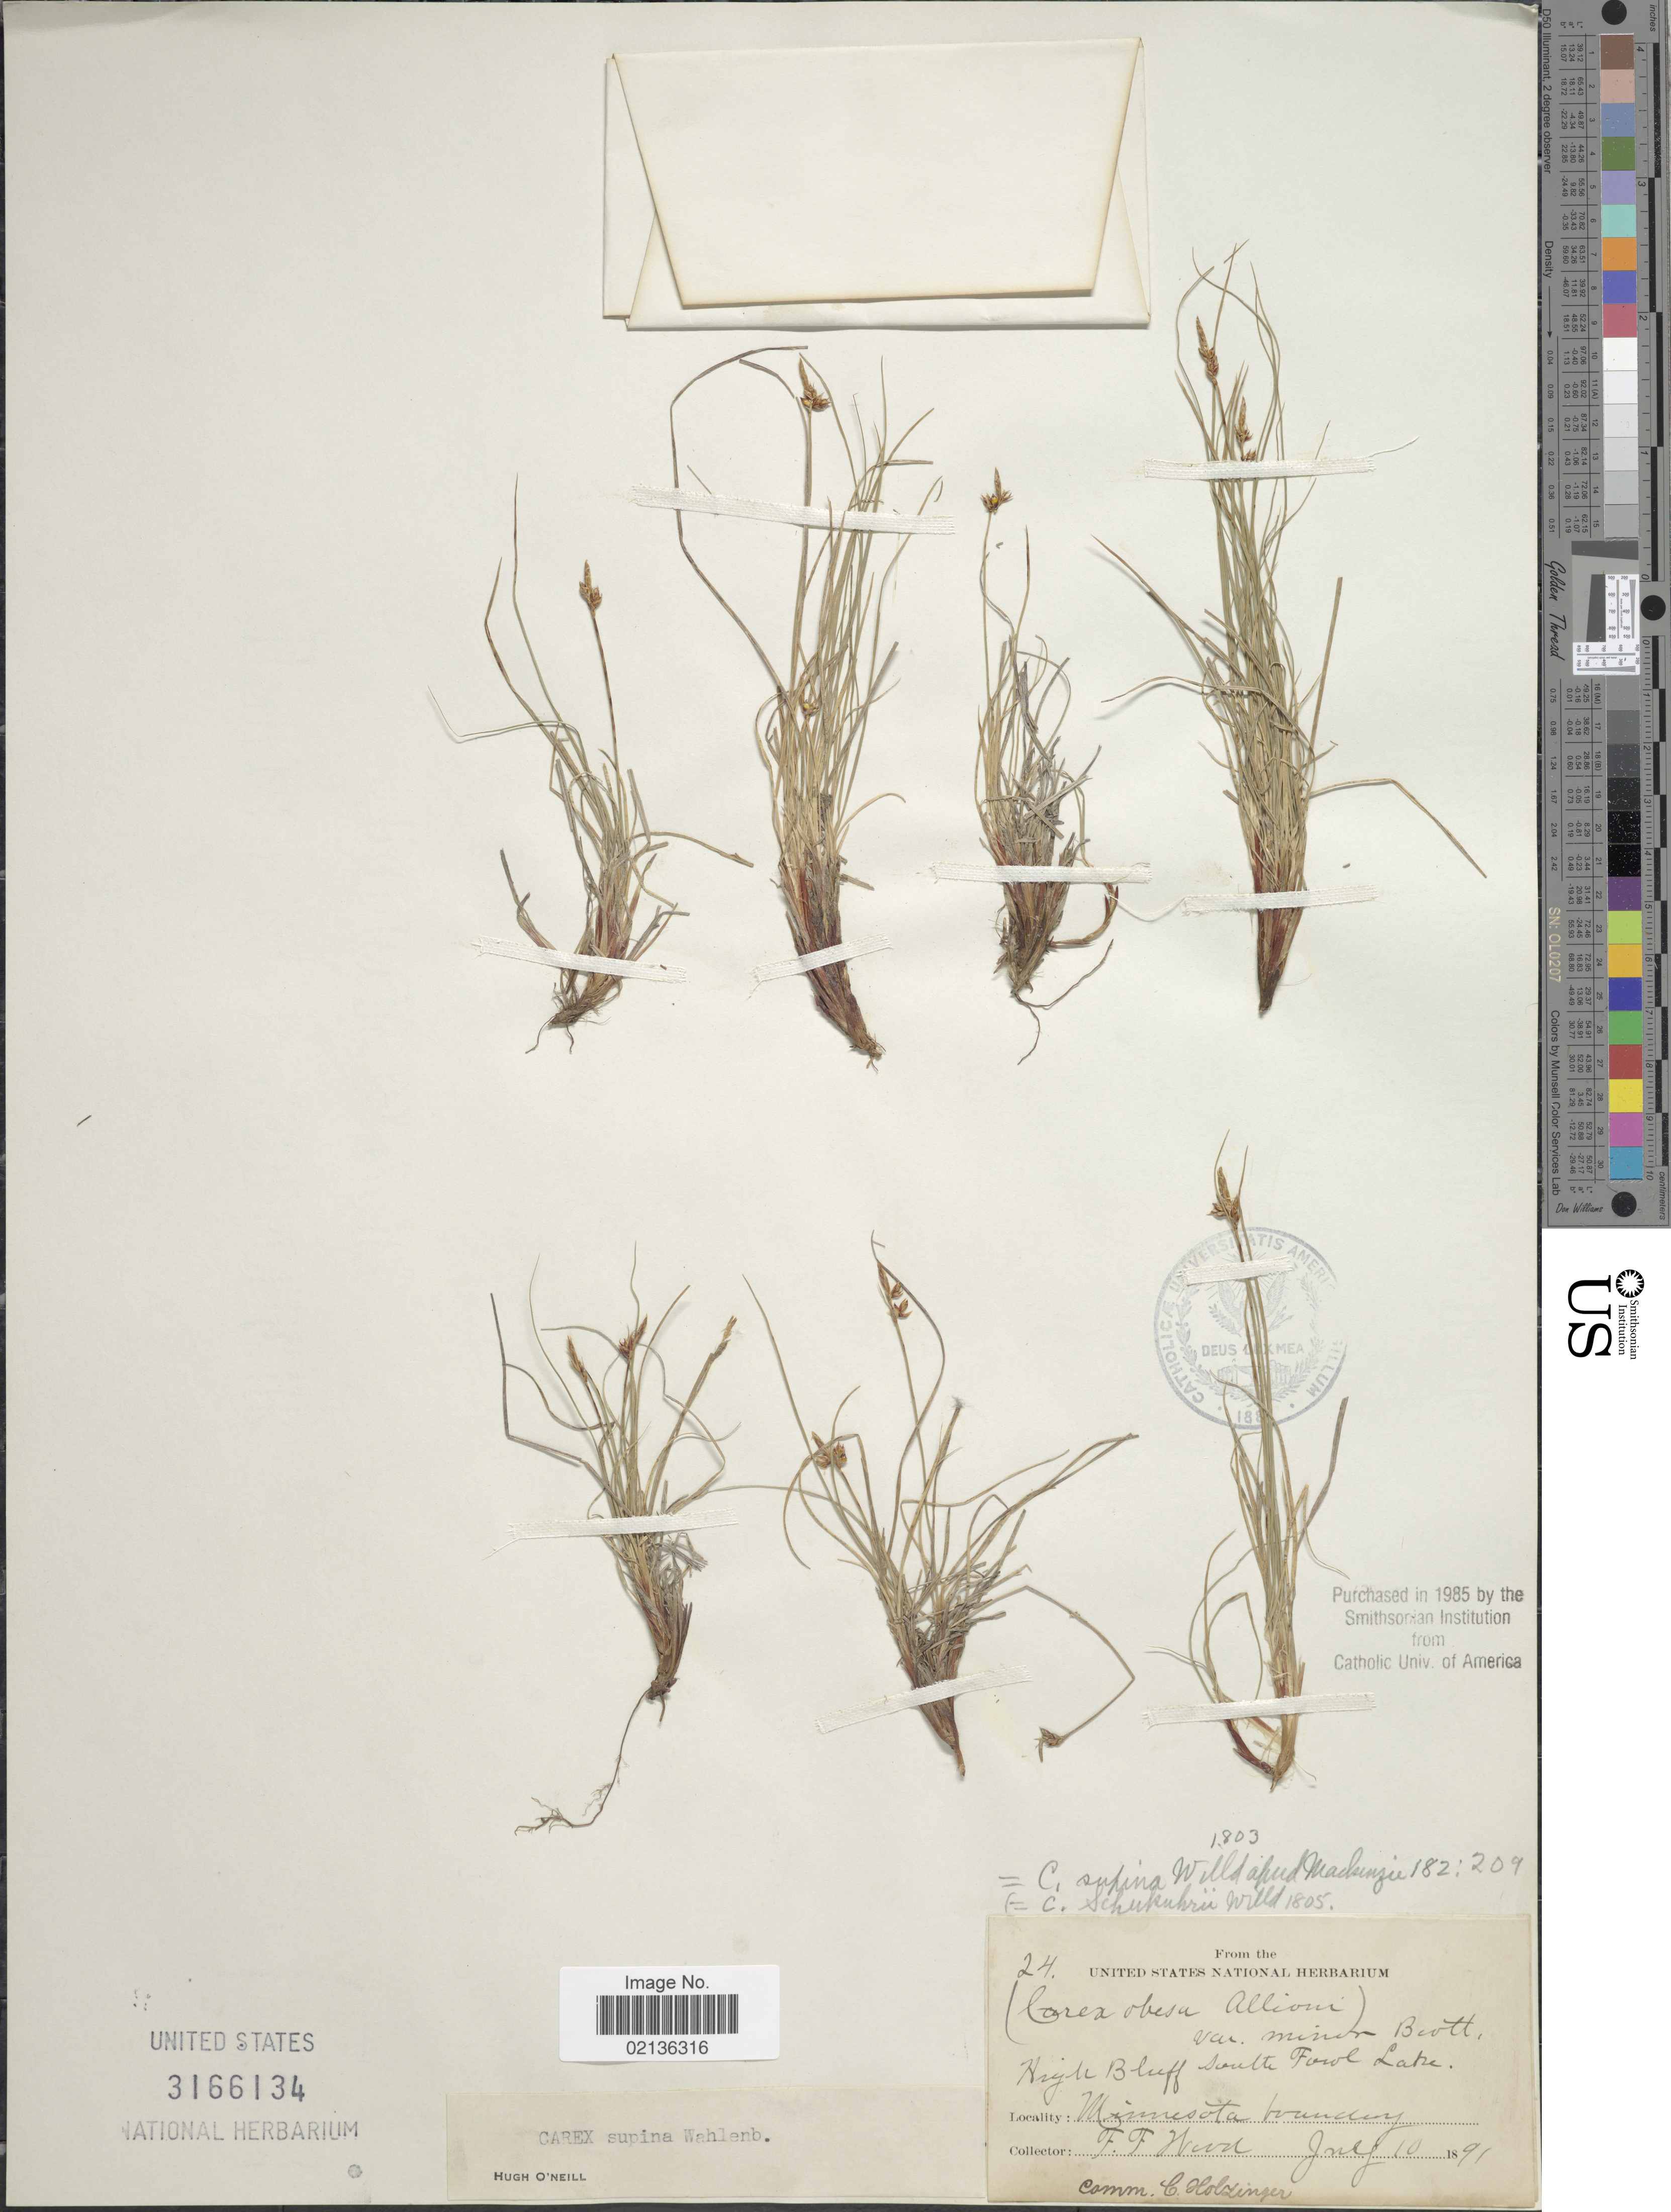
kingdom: Plantae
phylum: Tracheophyta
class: Liliopsida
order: Poales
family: Cyperaceae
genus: Carex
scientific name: Carex supina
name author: Willd. ex Wahlenb.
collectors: F. Wood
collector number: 24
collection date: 1891-07-10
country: United States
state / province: Minnesota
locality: Minnesota Boundary, High bluff south Fowl Lake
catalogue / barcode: US 3166134